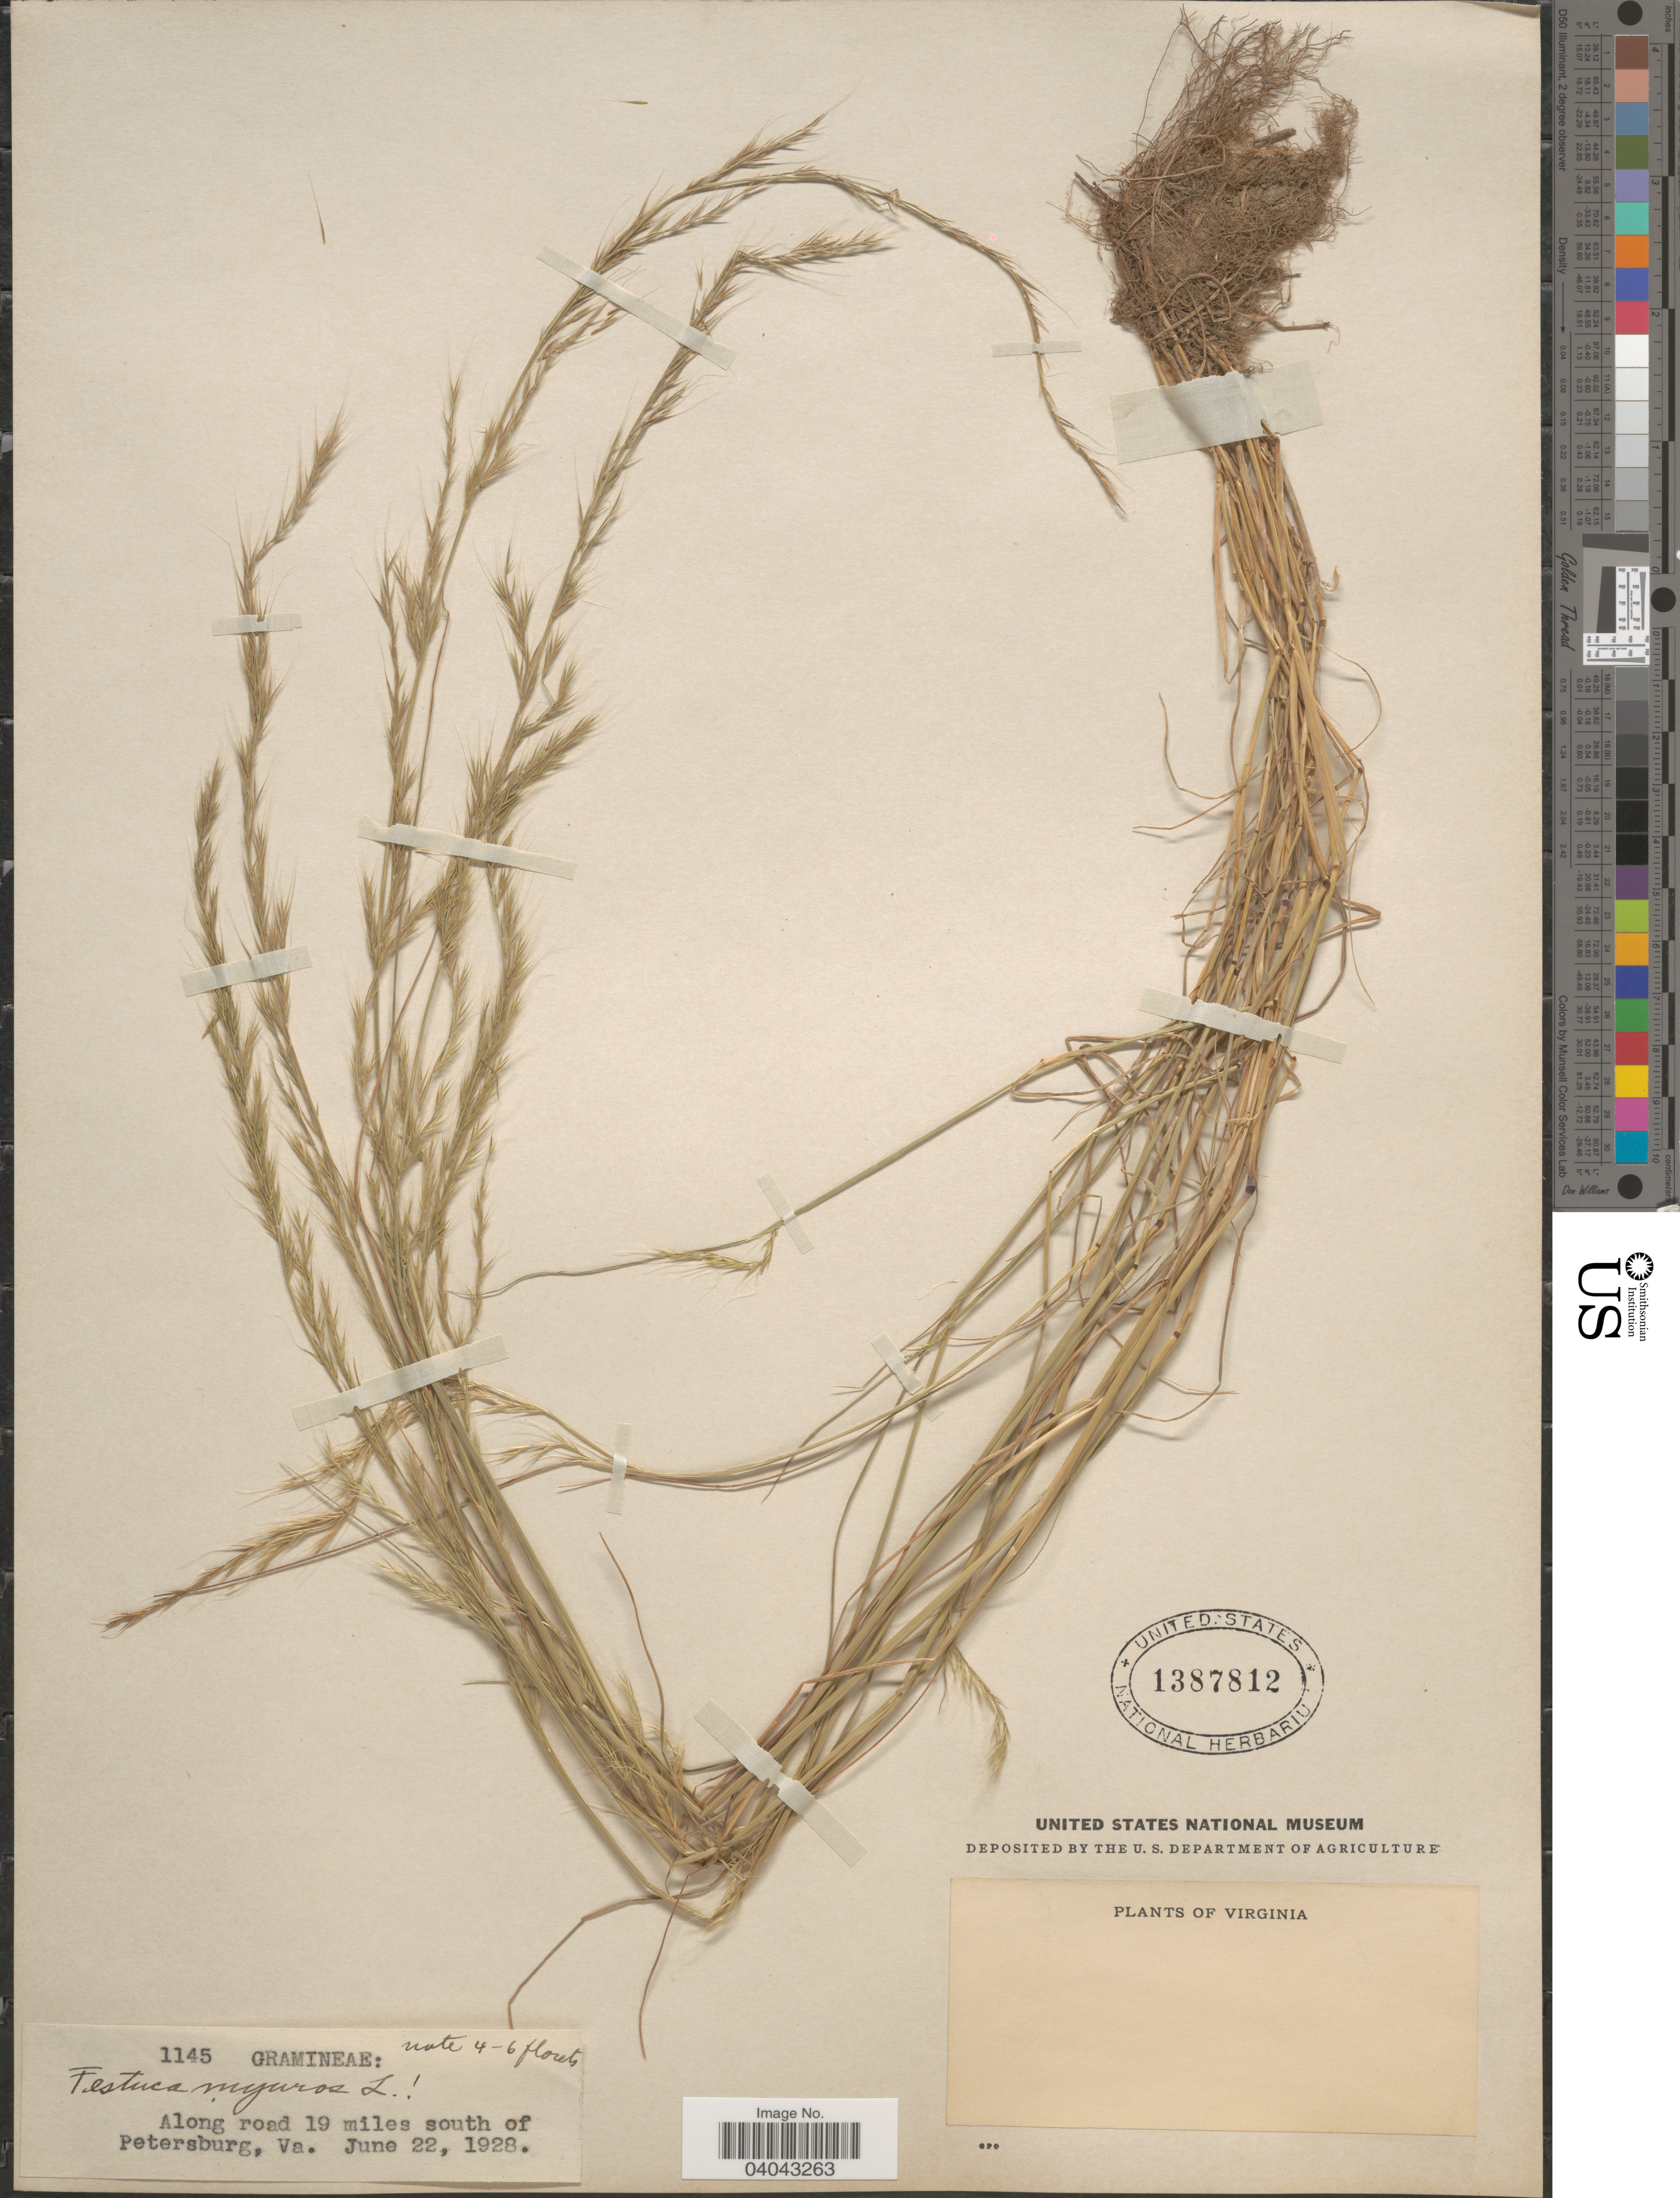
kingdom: Plantae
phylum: Tracheophyta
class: Liliopsida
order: Poales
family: Poaceae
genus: Festuca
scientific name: Festuca myuros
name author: L.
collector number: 1145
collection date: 1928-06-22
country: United States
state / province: Virginia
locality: Along road 19 miles south of Petersburg.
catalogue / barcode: US 1387812